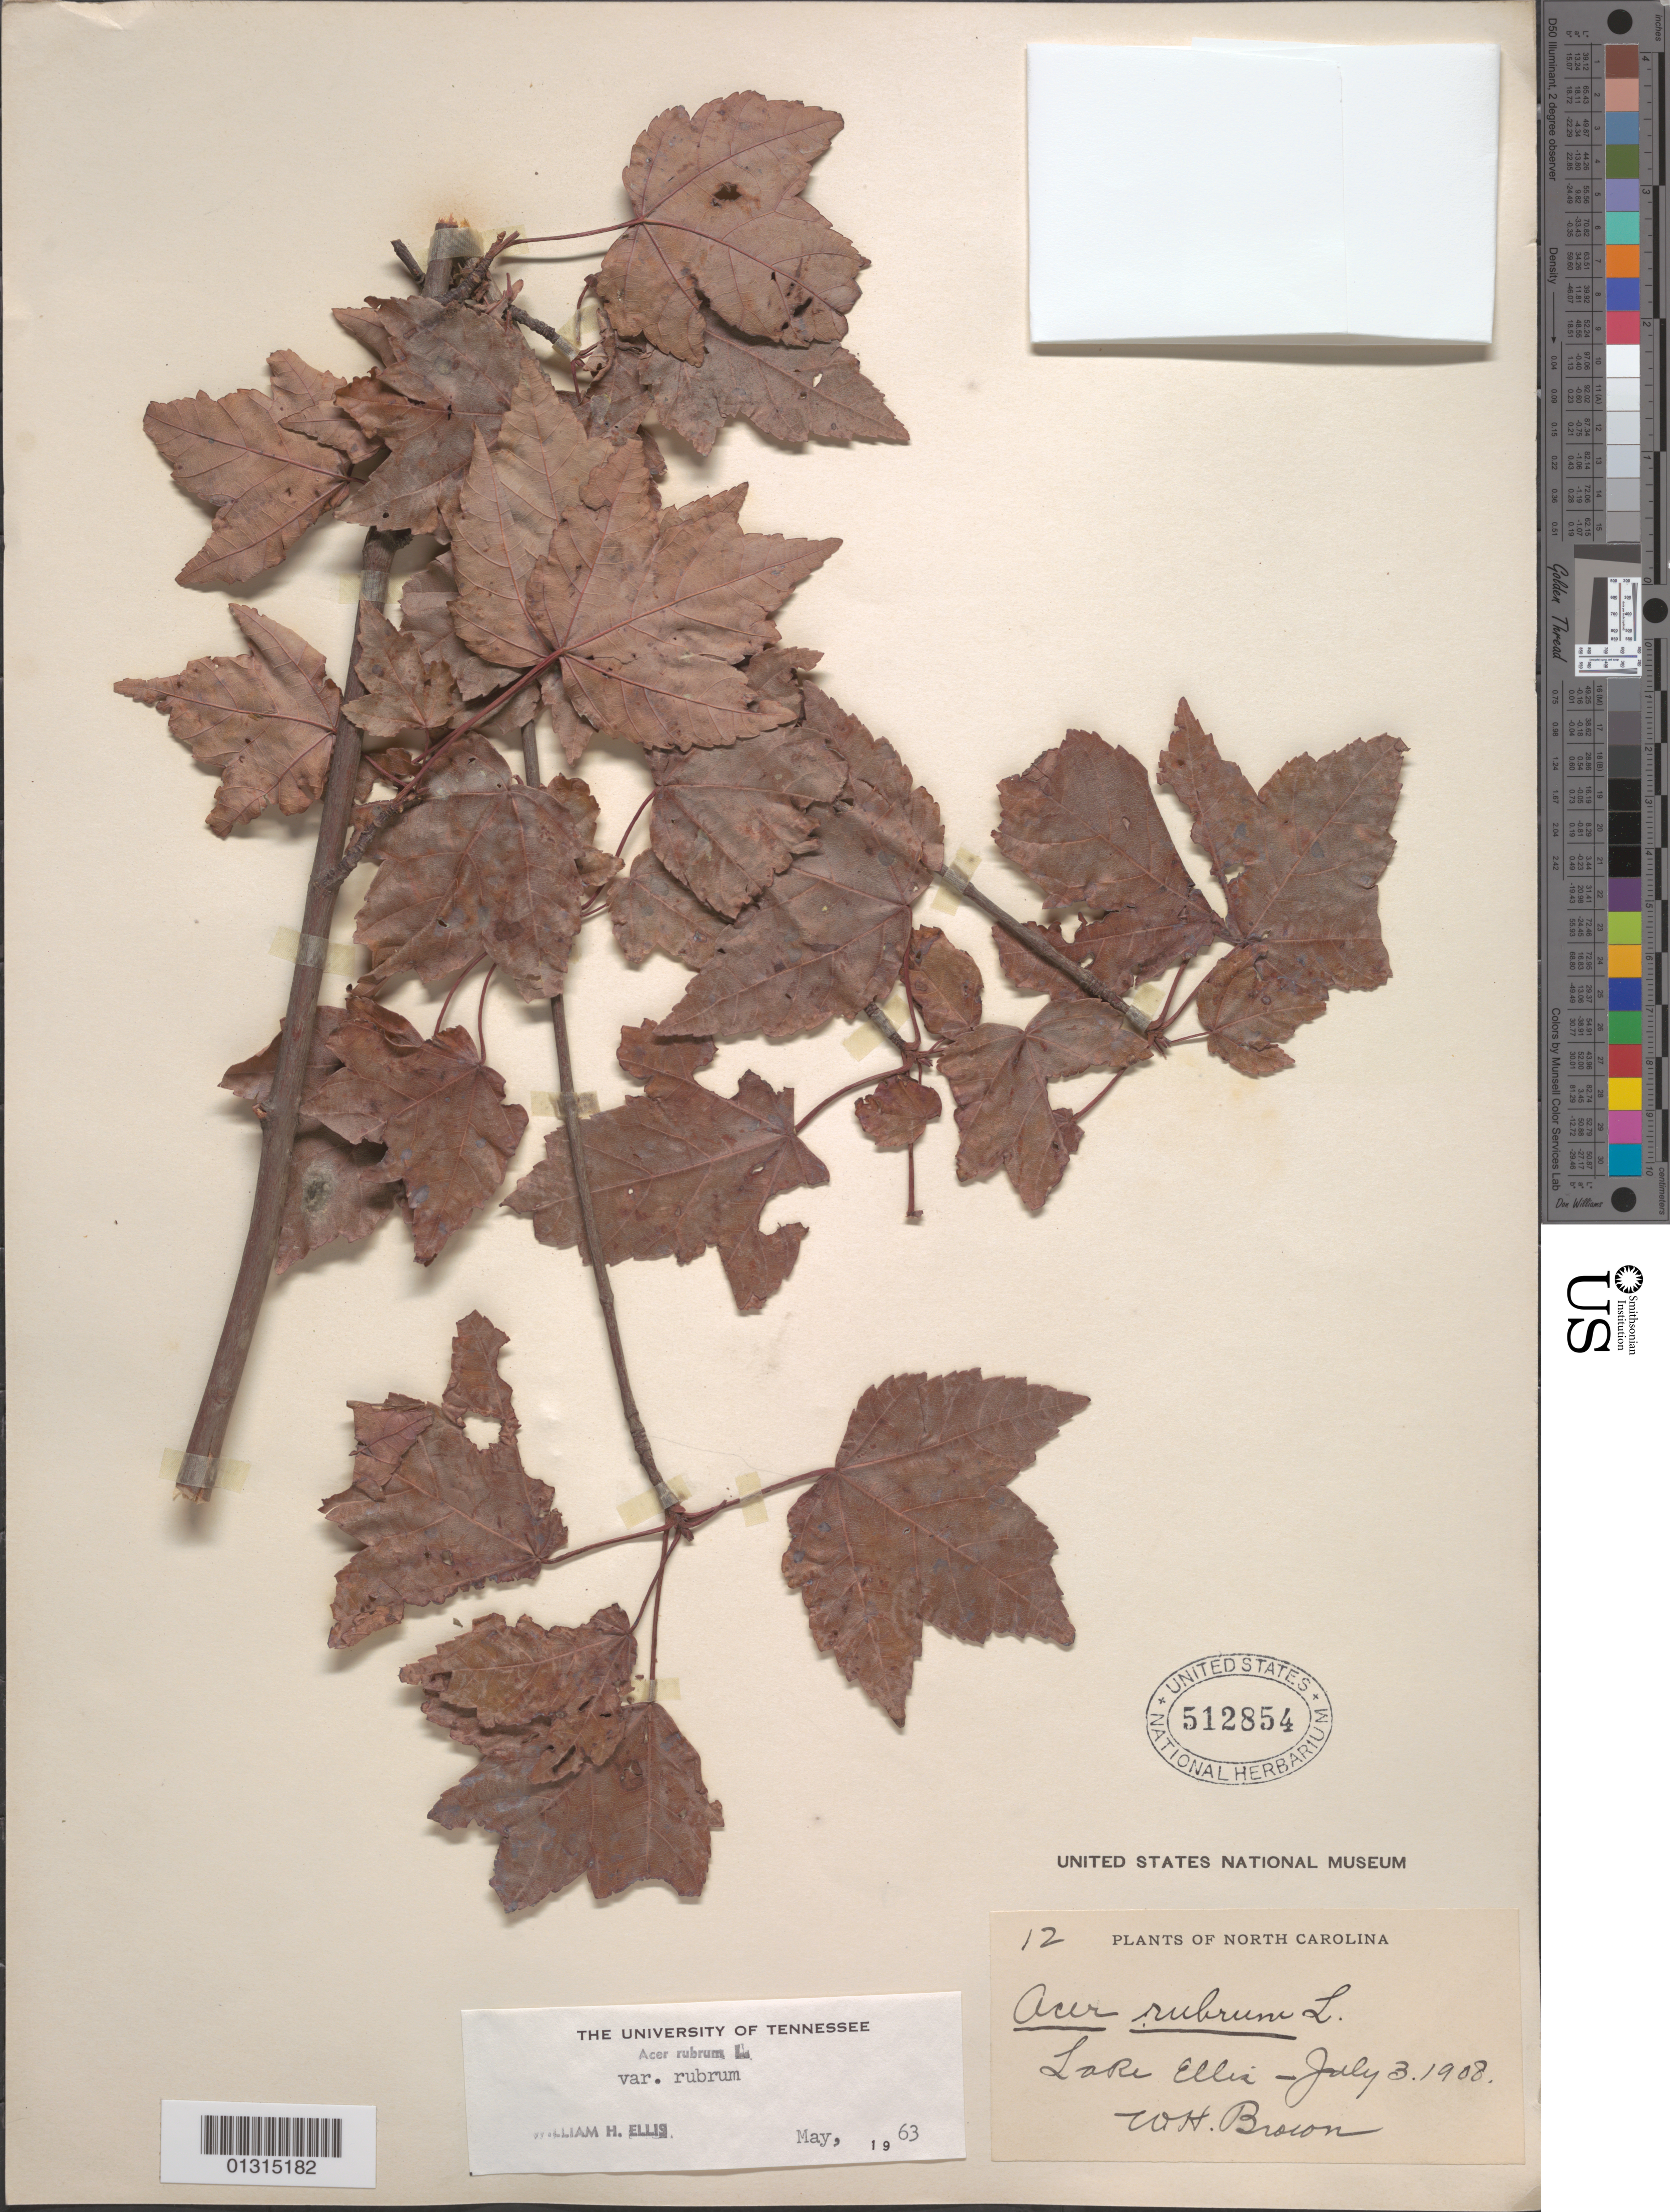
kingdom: Plantae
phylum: Tracheophyta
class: Magnoliopsida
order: Sapindales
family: Sapindaceae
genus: Acer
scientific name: Acer rubrum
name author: L.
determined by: Ellis, W. H.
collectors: W. H. Brown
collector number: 12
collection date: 1908-07-03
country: United States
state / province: North Carolina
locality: Lake Ellis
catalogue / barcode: US 512854